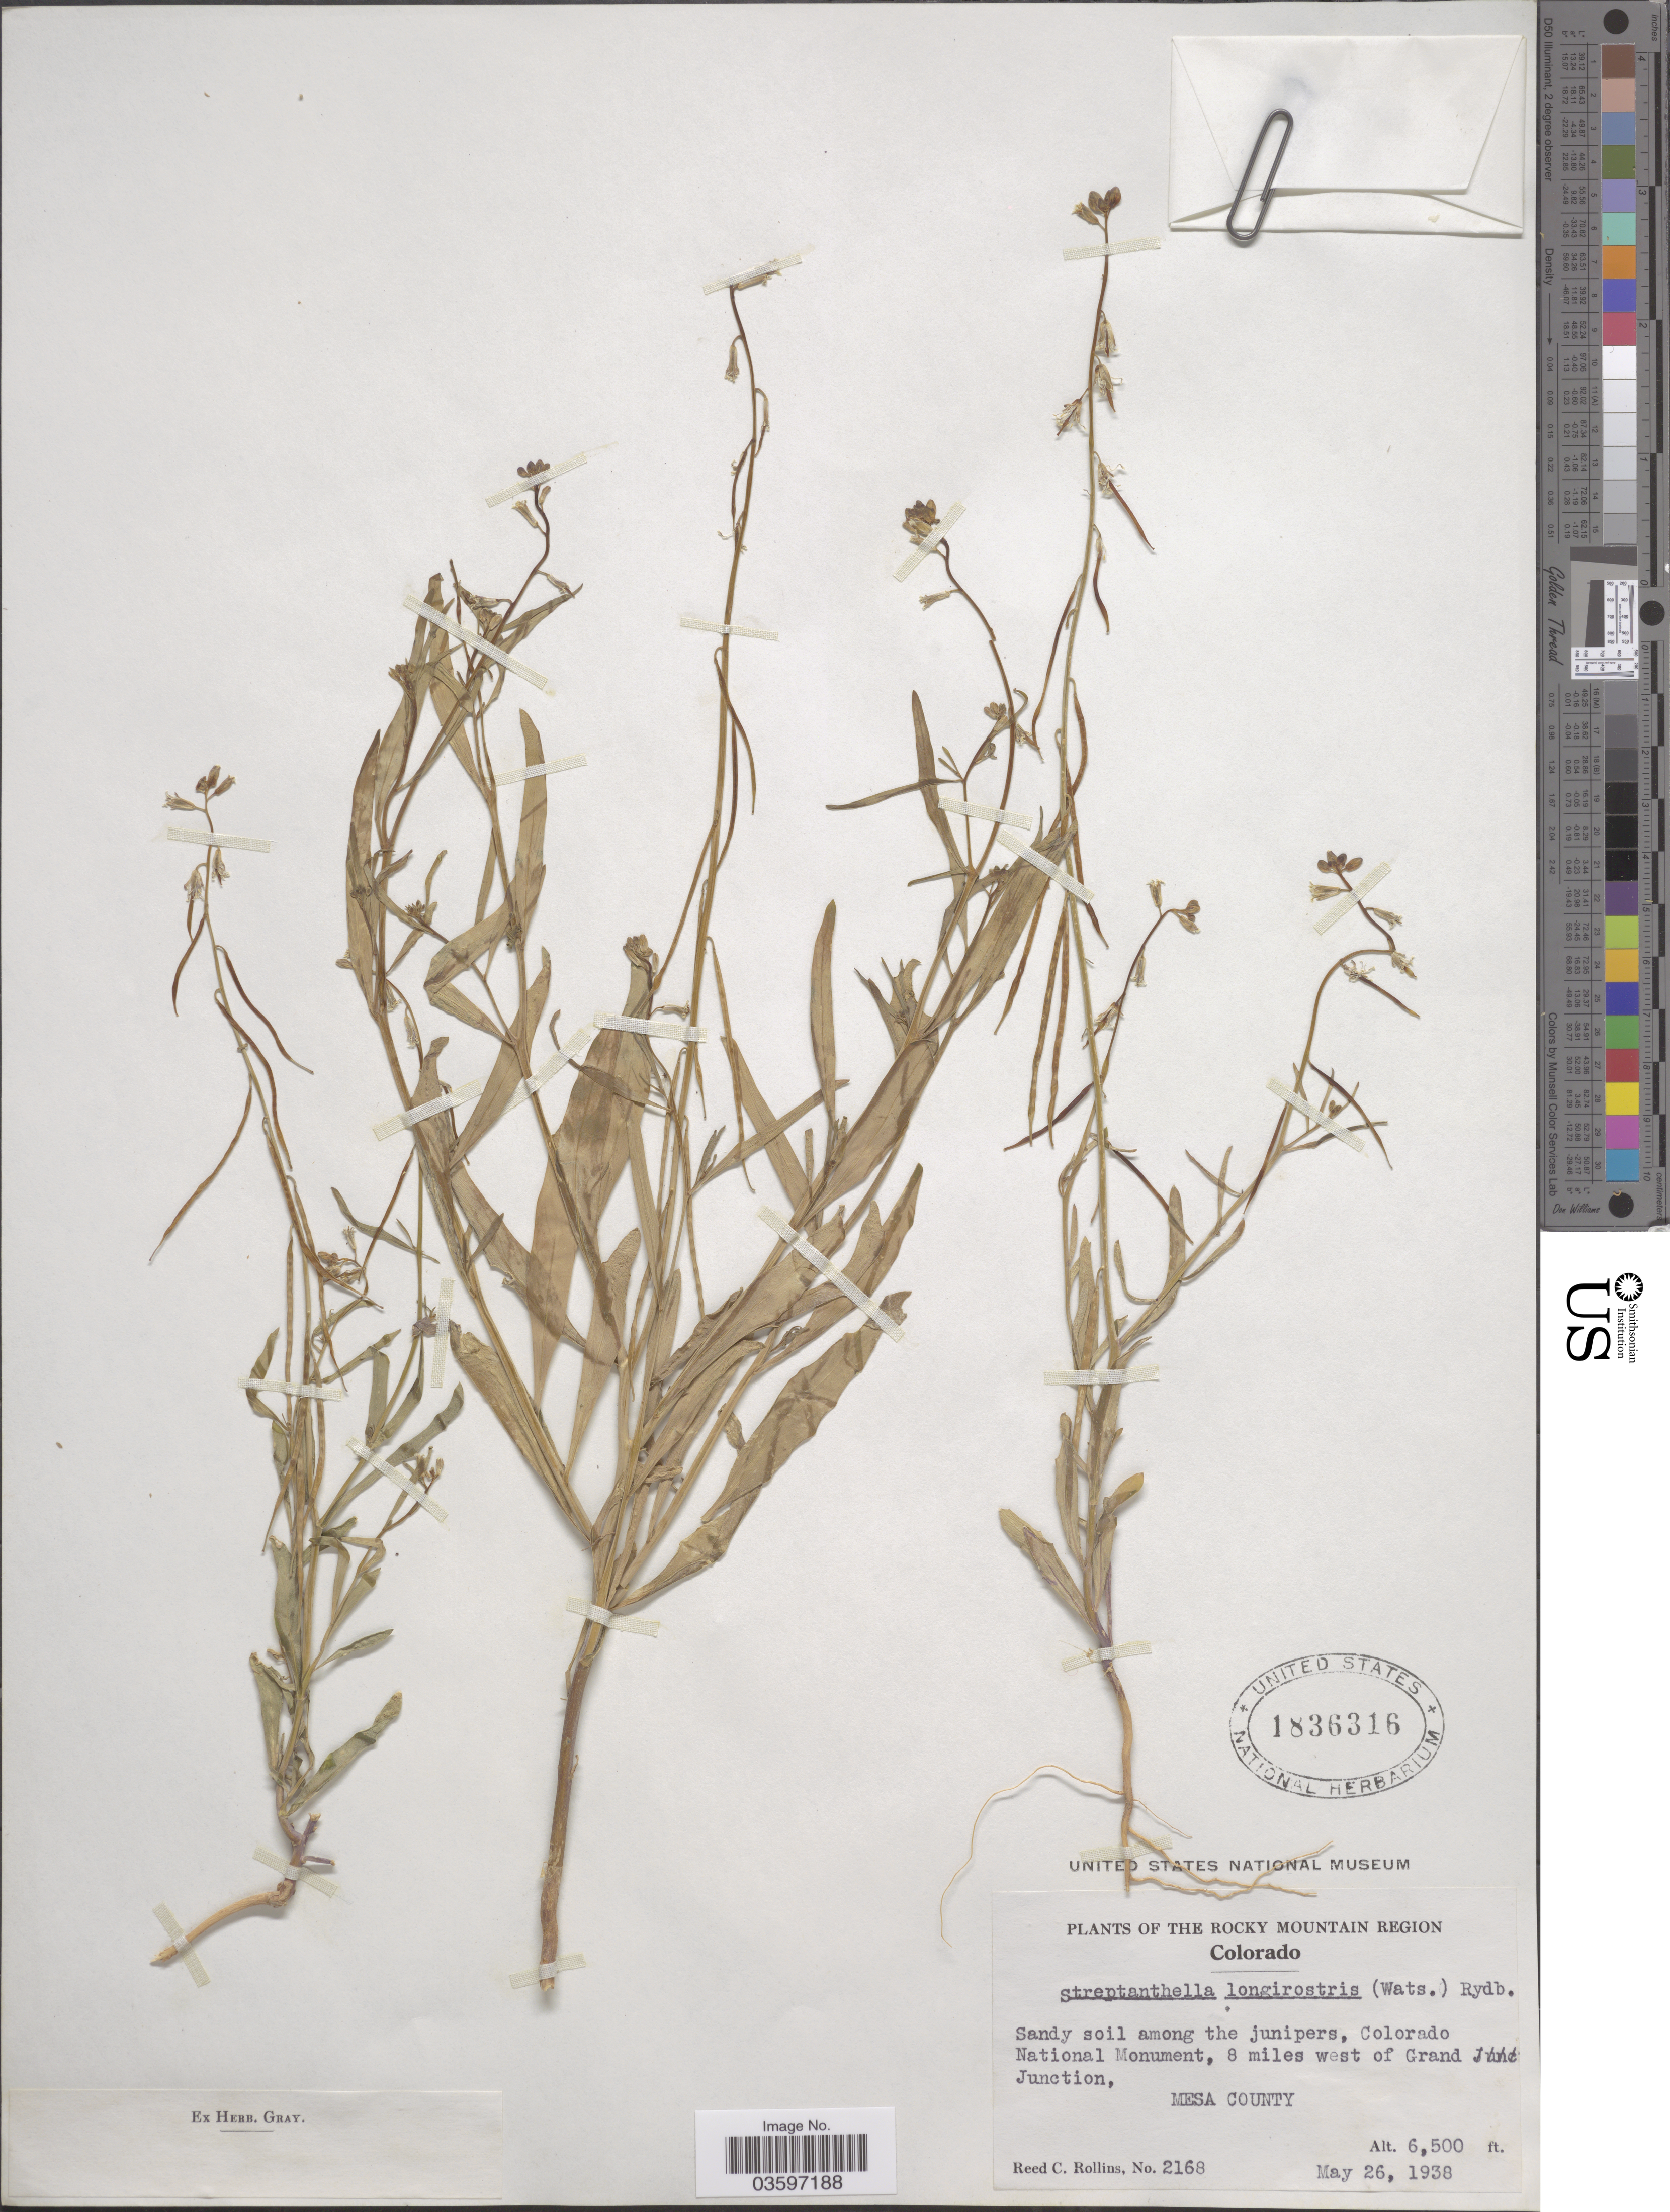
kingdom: Plantae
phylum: Tracheophyta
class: Magnoliopsida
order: Brassicales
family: Brassicaceae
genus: Streptanthella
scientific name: Streptanthella longirostris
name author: (S. Watson) Rydb.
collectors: R. C. Rollins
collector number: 2168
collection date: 1938-05-26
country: United States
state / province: Colorado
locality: The Rocky Mountain Region. Sandy soil among the junipers, Colorado National Monument, 8 miles west of Grand Junction, Mesa County.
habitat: sandy soil among the junipers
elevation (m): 1981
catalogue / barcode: US 1836316